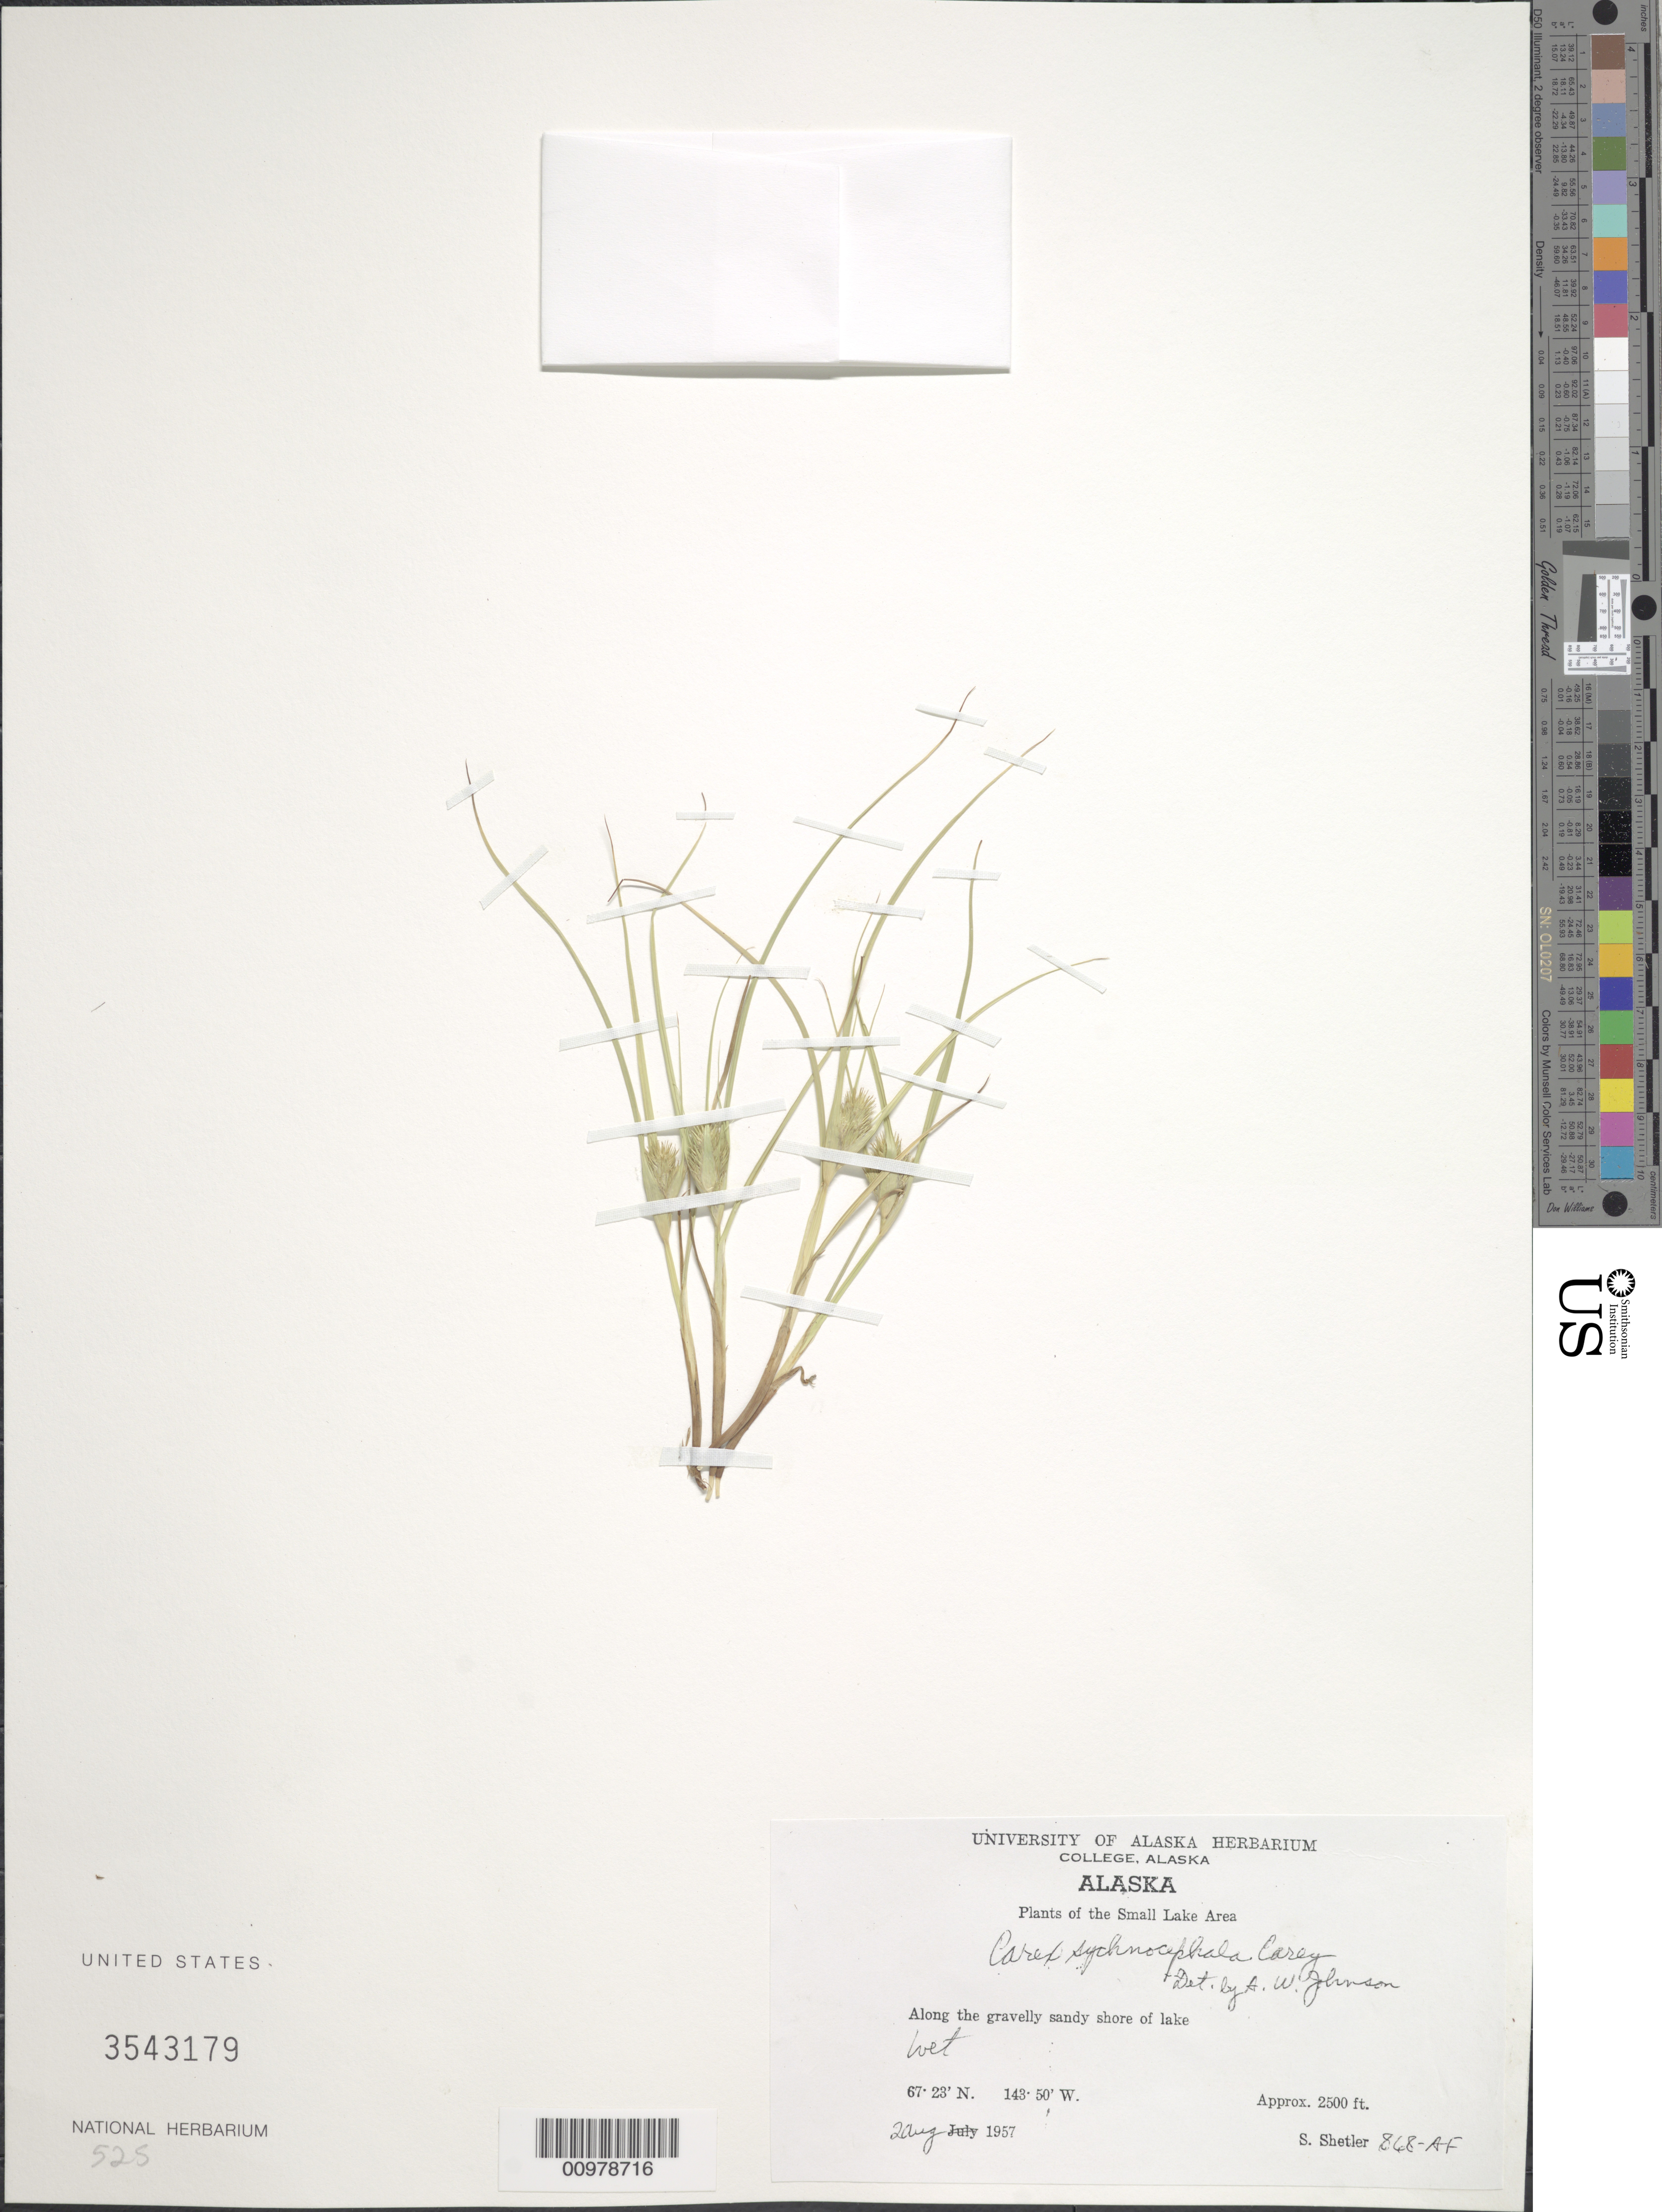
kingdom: Plantae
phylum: Tracheophyta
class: Liliopsida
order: Poales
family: Cyperaceae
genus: Carex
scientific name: Carex sychnocephala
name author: J. Carey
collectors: S. Shetler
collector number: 868-AF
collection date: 1957-08-02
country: United States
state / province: Alaska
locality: The Small Lake Area, Along the gravelly sandy shore of Lake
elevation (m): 762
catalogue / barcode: US 3543179